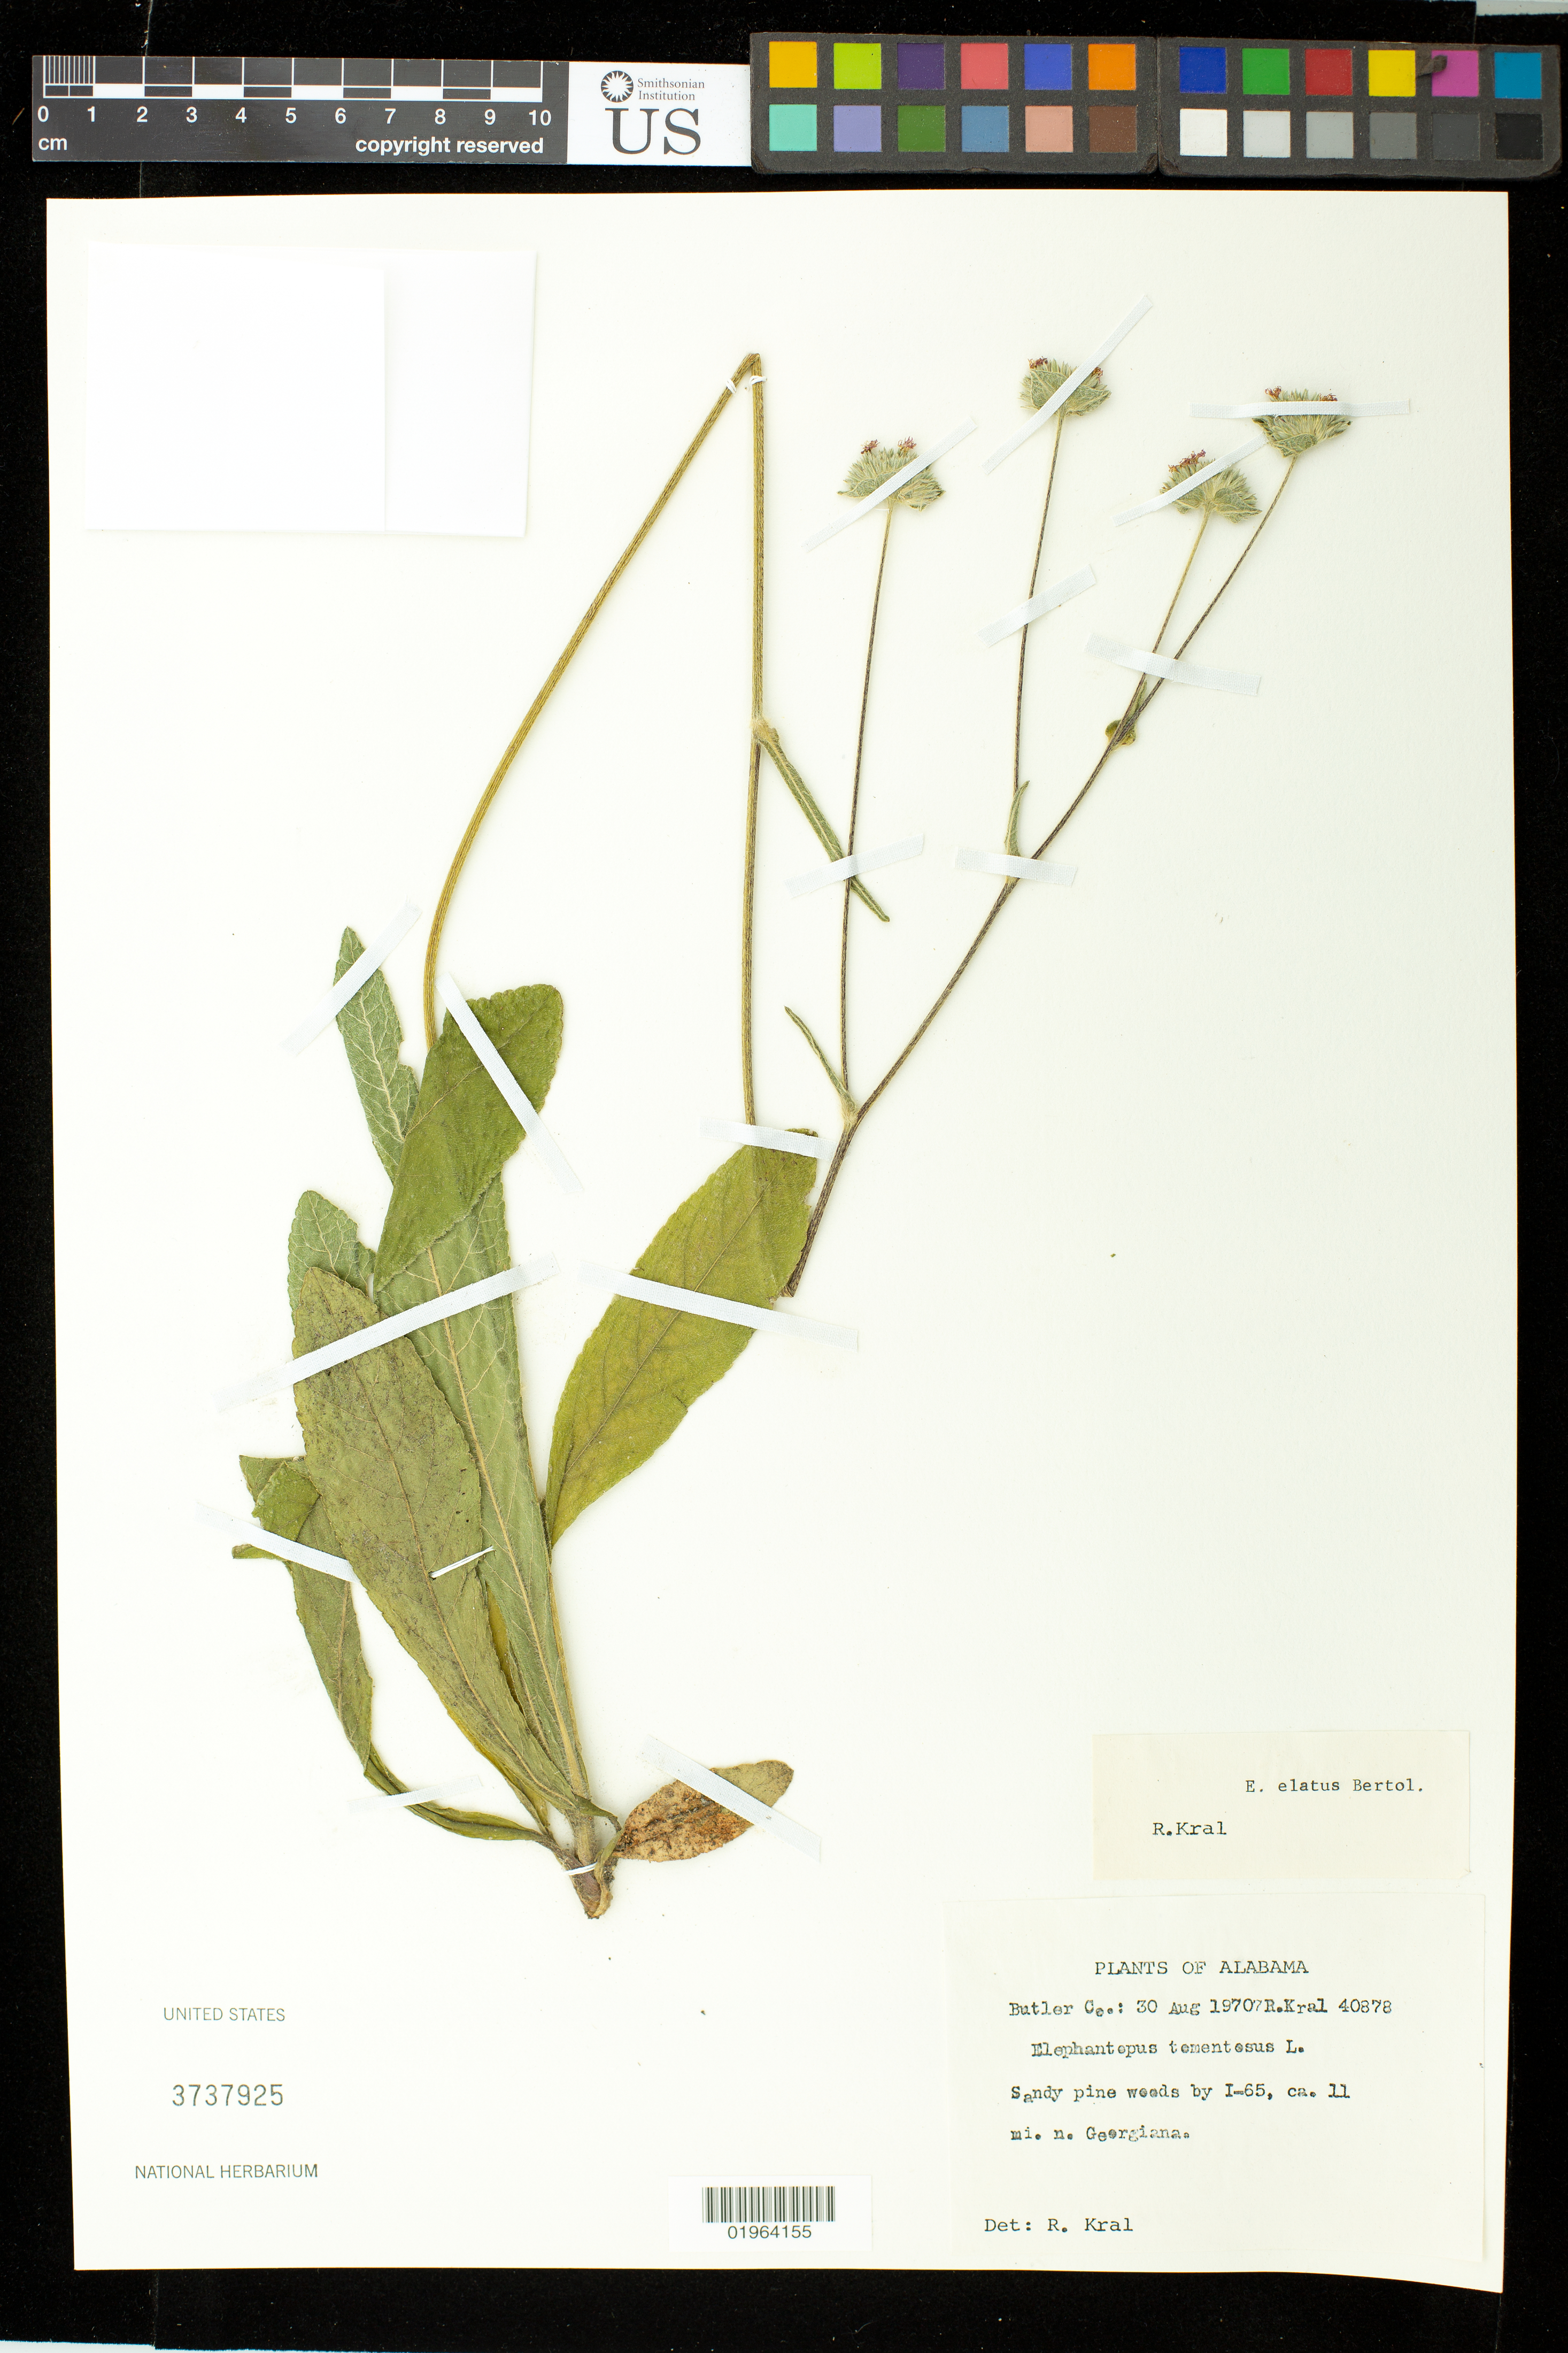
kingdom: Plantae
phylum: Tracheophyta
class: Magnoliopsida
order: Asterales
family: Asteraceae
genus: Elephantopus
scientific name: Elephantopus elatus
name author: Bertol.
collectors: R. Kral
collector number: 40878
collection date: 1970-08-30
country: United States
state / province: Alabama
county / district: Bulter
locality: By I-65, ca 11 mi. n. Georgiana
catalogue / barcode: US 3737925